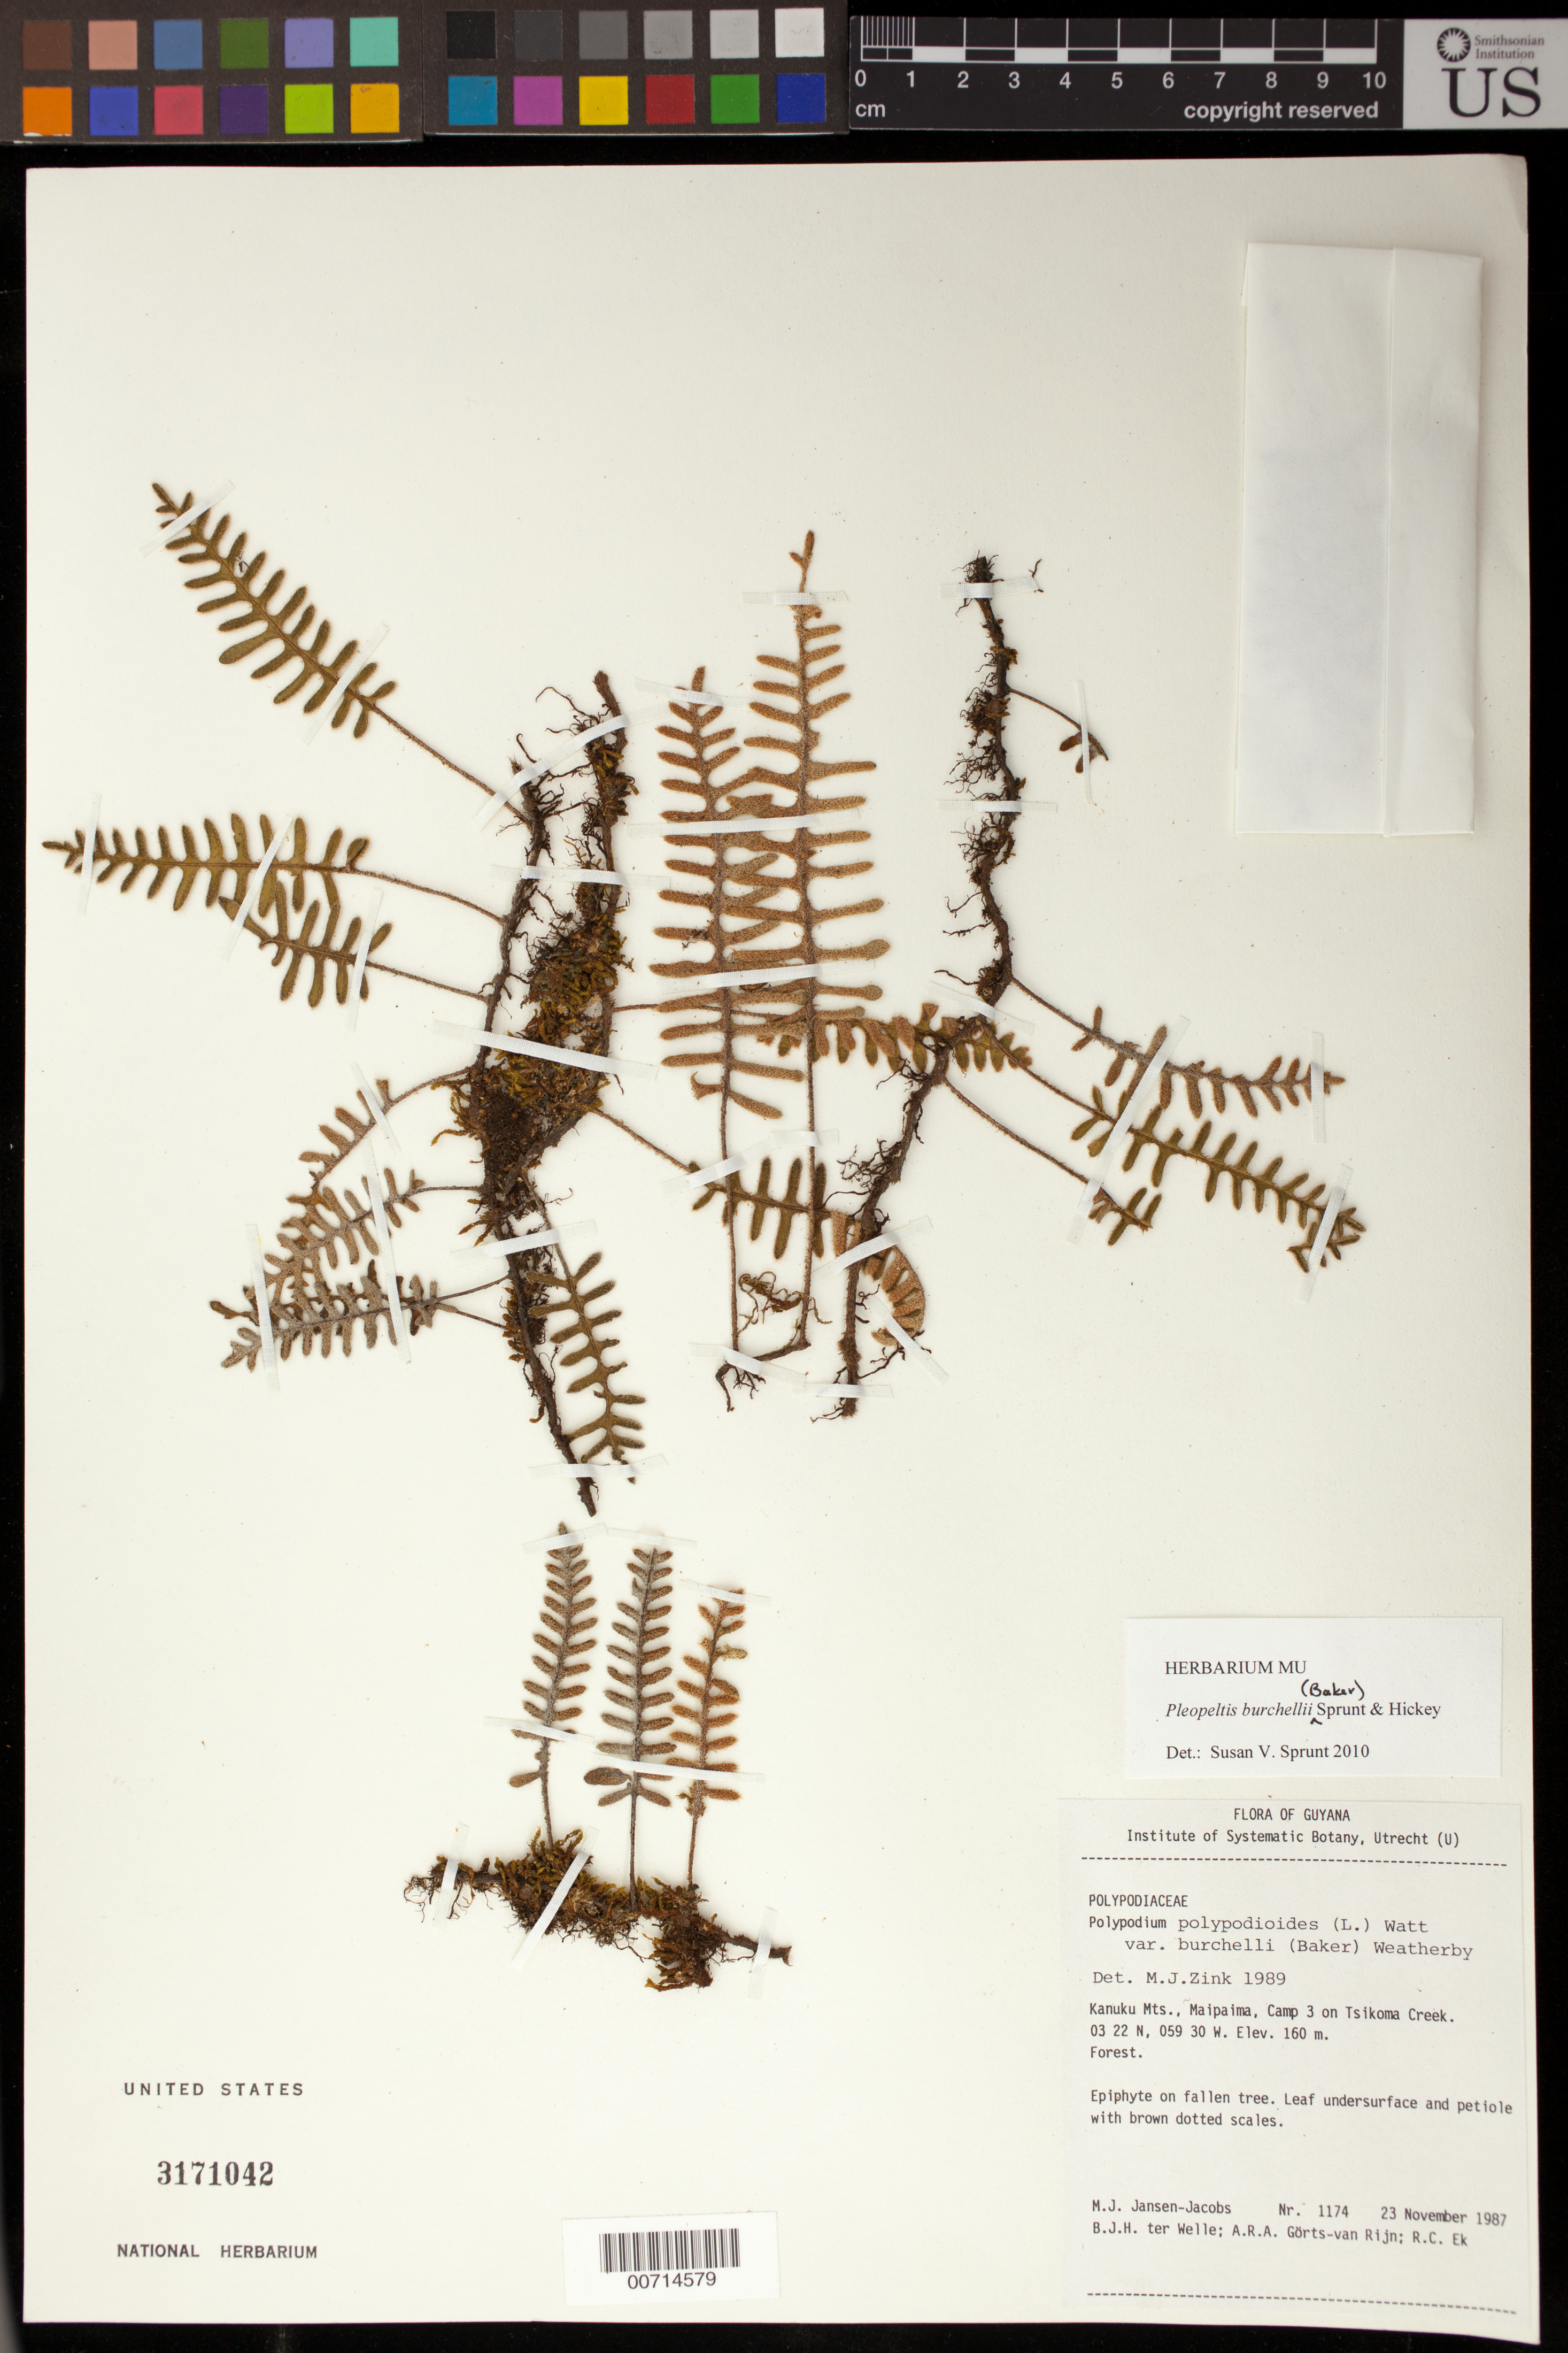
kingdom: Plantae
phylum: Tracheophyta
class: Polypodiopsida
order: Polypodiales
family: Polypodiaceae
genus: Pleopeltis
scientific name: Pleopeltis burchellii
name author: (Baker) Sprunt & Hickey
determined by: Sprunt, S. V.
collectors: M. J. Jansen-Jacobs, B. Welle, A. .R. A. Görts-van Rijn & R. C. Ek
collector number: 1174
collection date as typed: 23-Nov-87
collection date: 1987-11-23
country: Guyana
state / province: U. Takutu-U. Essequibo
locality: Kanuku Mts., Maipaima, Camp 3 on Tsikoma Creek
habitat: Forest; on fallen tree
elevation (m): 160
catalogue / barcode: US 3171042